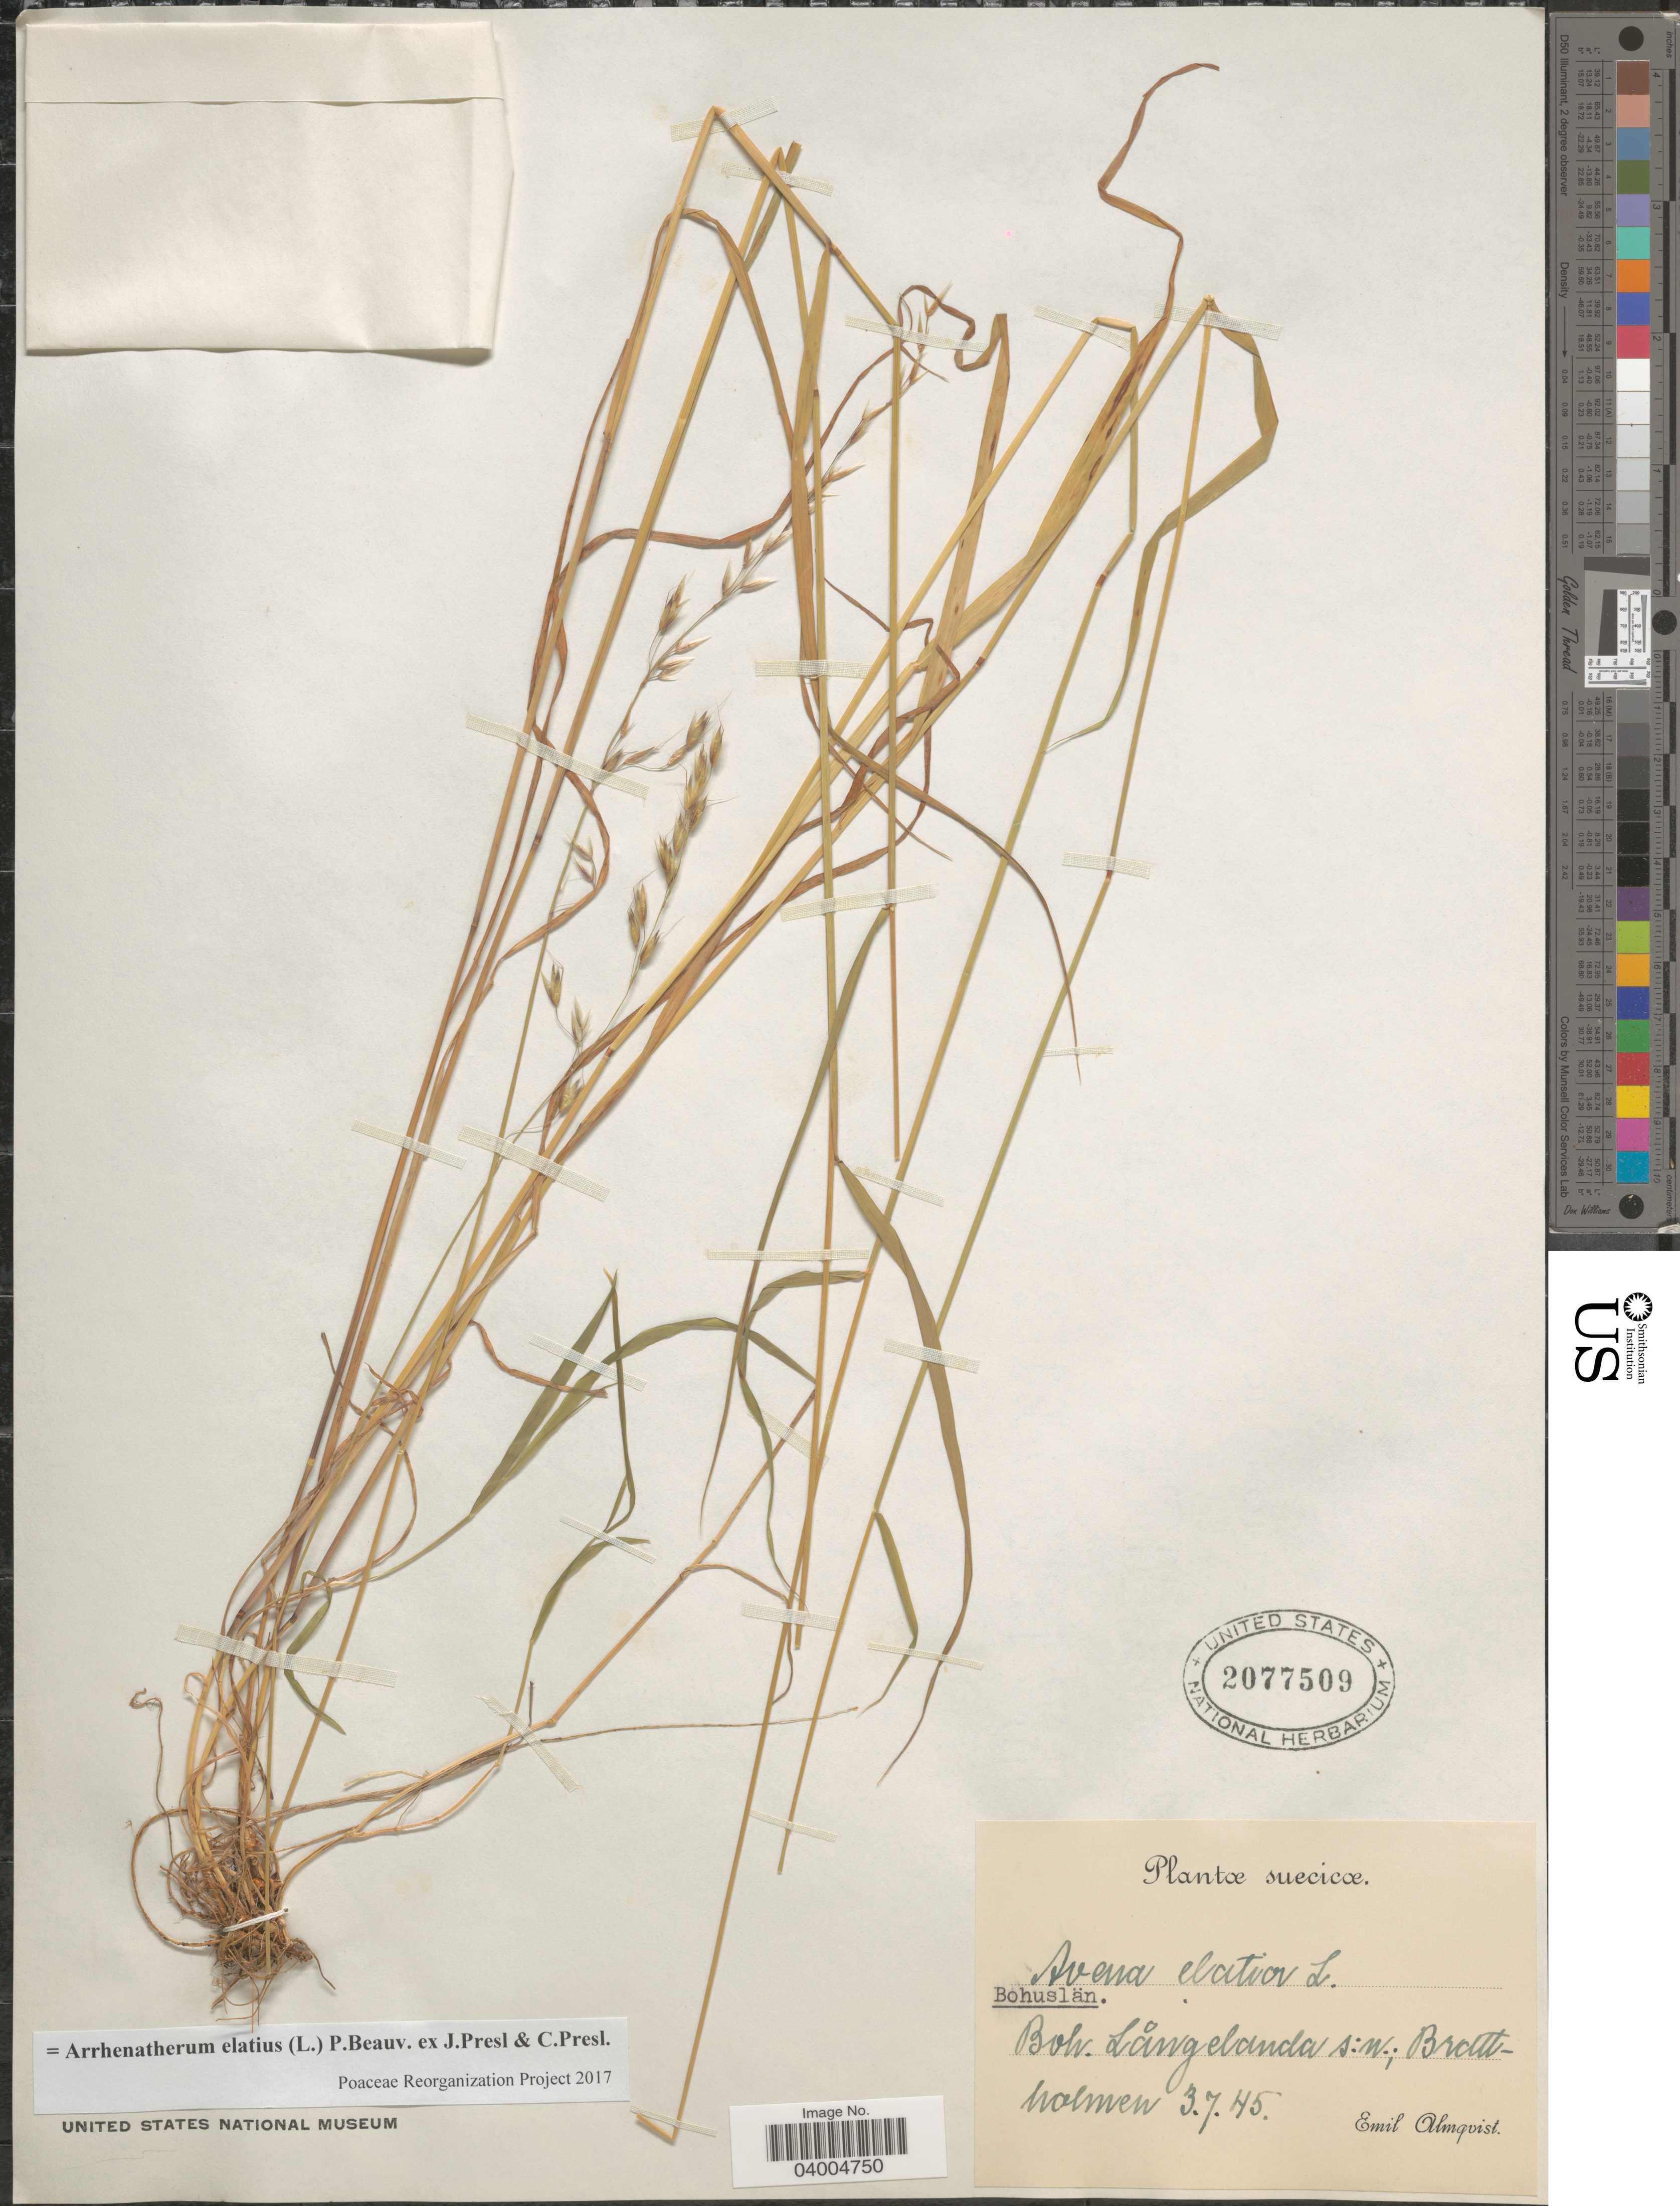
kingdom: Plantae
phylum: Tracheophyta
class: Liliopsida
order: Poales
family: Poaceae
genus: Arrhenatherum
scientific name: Arrhenatherum elatius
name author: (L.) J. Presl & C. Presl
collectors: E. Almquist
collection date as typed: Transcribed d/m/y: 3/7/45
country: Sweden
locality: Suecicæ. Bohuslän. Boh. Långelanda s:w., Brattholmen.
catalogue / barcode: US 2077509